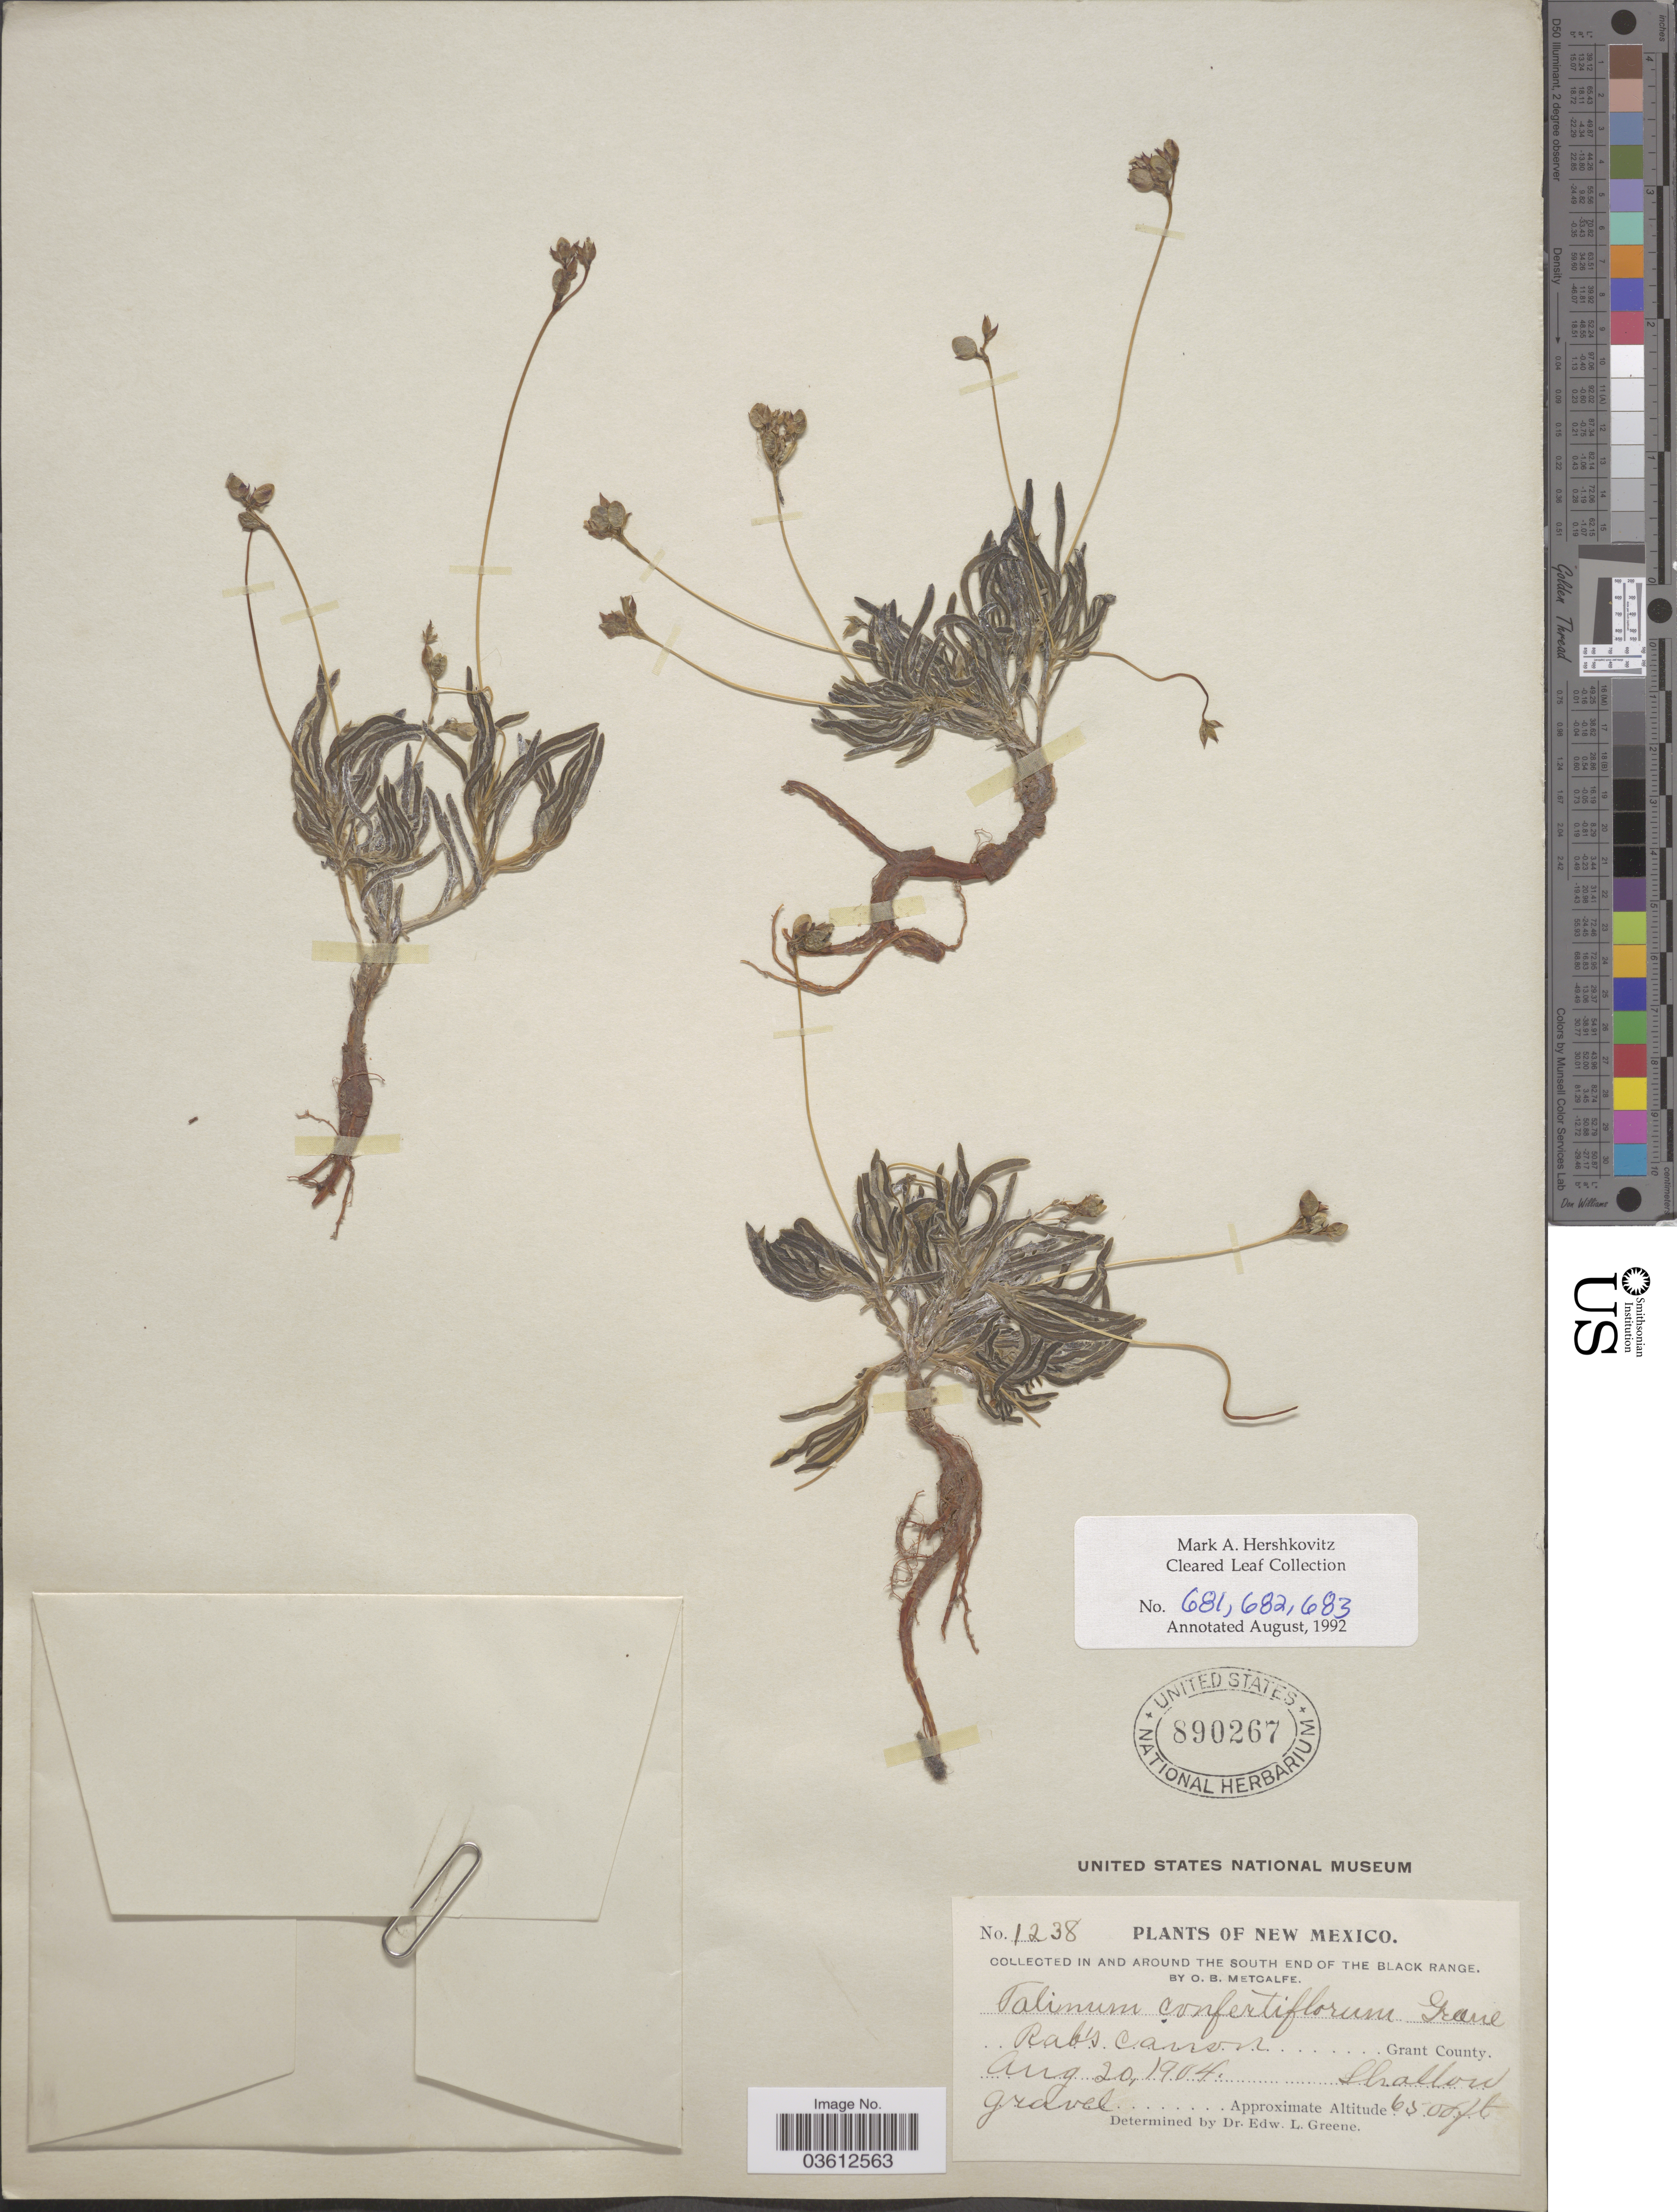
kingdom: Plantae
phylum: Tracheophyta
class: Magnoliopsida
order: Caryophyllales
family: Talinaceae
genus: Talinum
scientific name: Talinum confertiflorum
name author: Greene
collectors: O. B. Metcalfe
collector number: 1238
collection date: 1904-08-20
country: United States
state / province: New Mexico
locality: In and around the south end of the Black Range. Rab's canon Grant County.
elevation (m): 1981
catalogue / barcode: US 890267